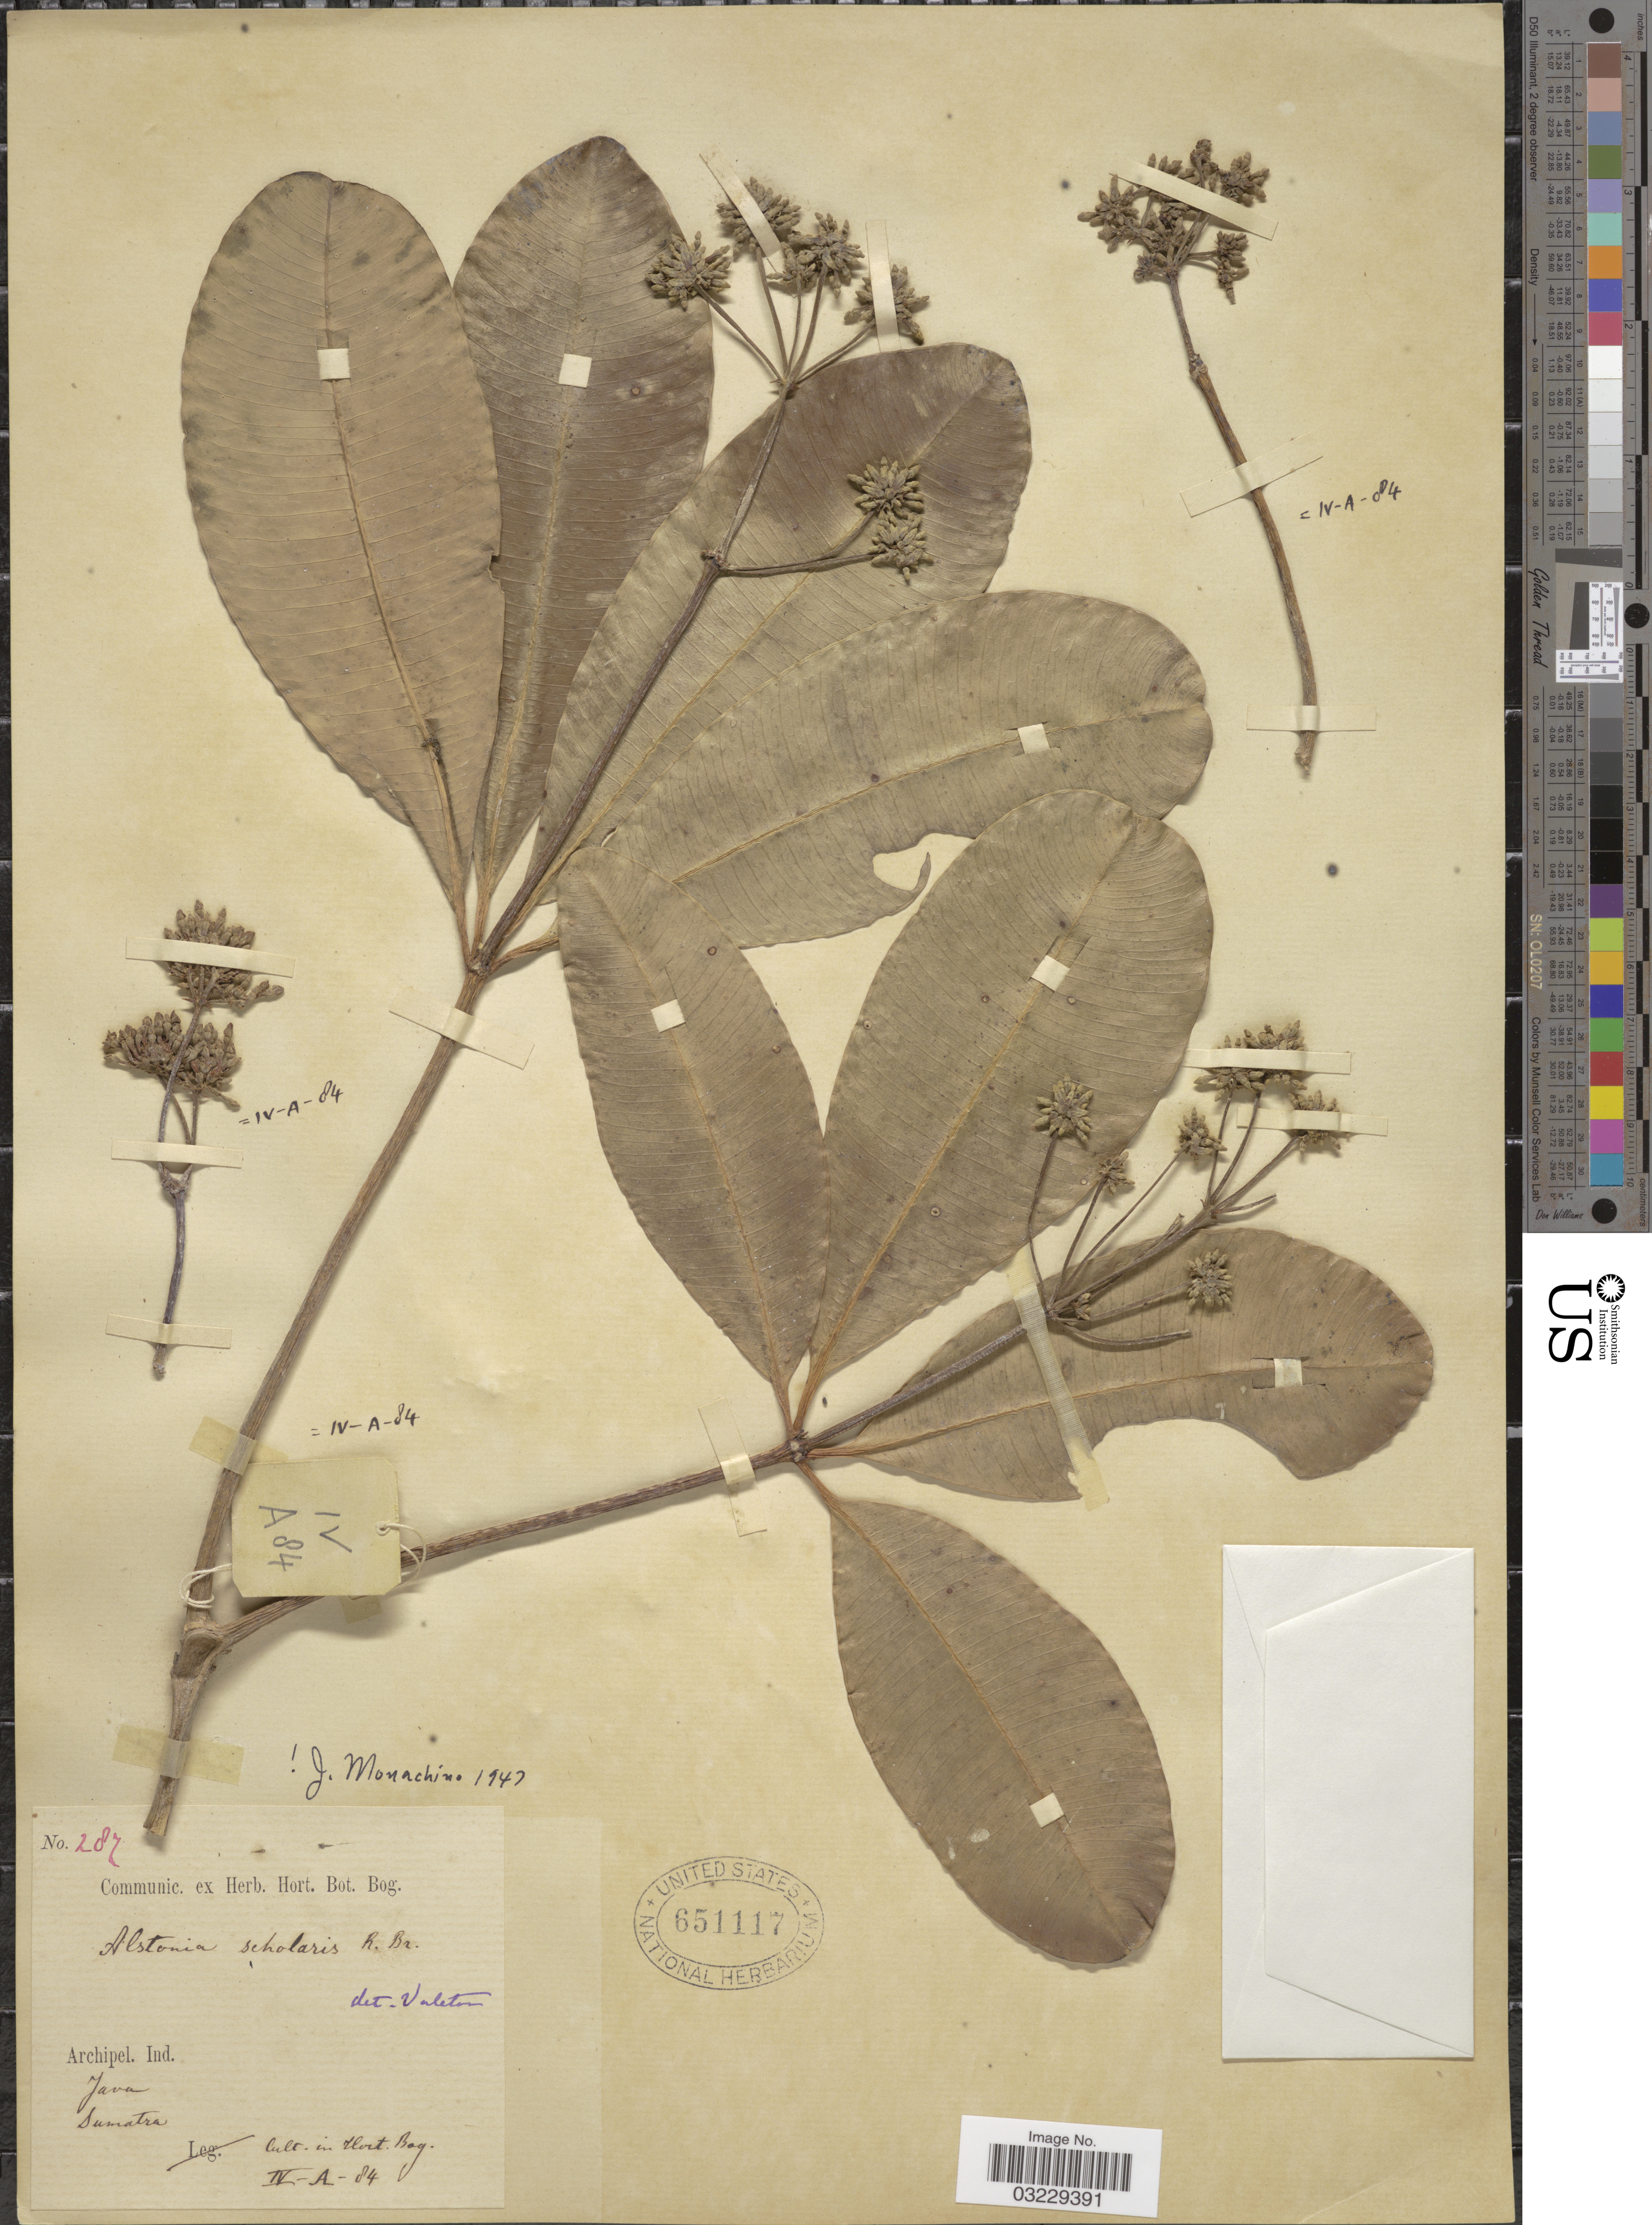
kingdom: Plantae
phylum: Tracheophyta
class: Magnoliopsida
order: Gentianales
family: Apocynaceae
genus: Alstonia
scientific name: Alstonia scholaris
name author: (L.) R. Br.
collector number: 287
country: Indonesia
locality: Archipel. Ind. Java Sumatra. Hort. Bog. IV-A-84.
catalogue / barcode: US 651117